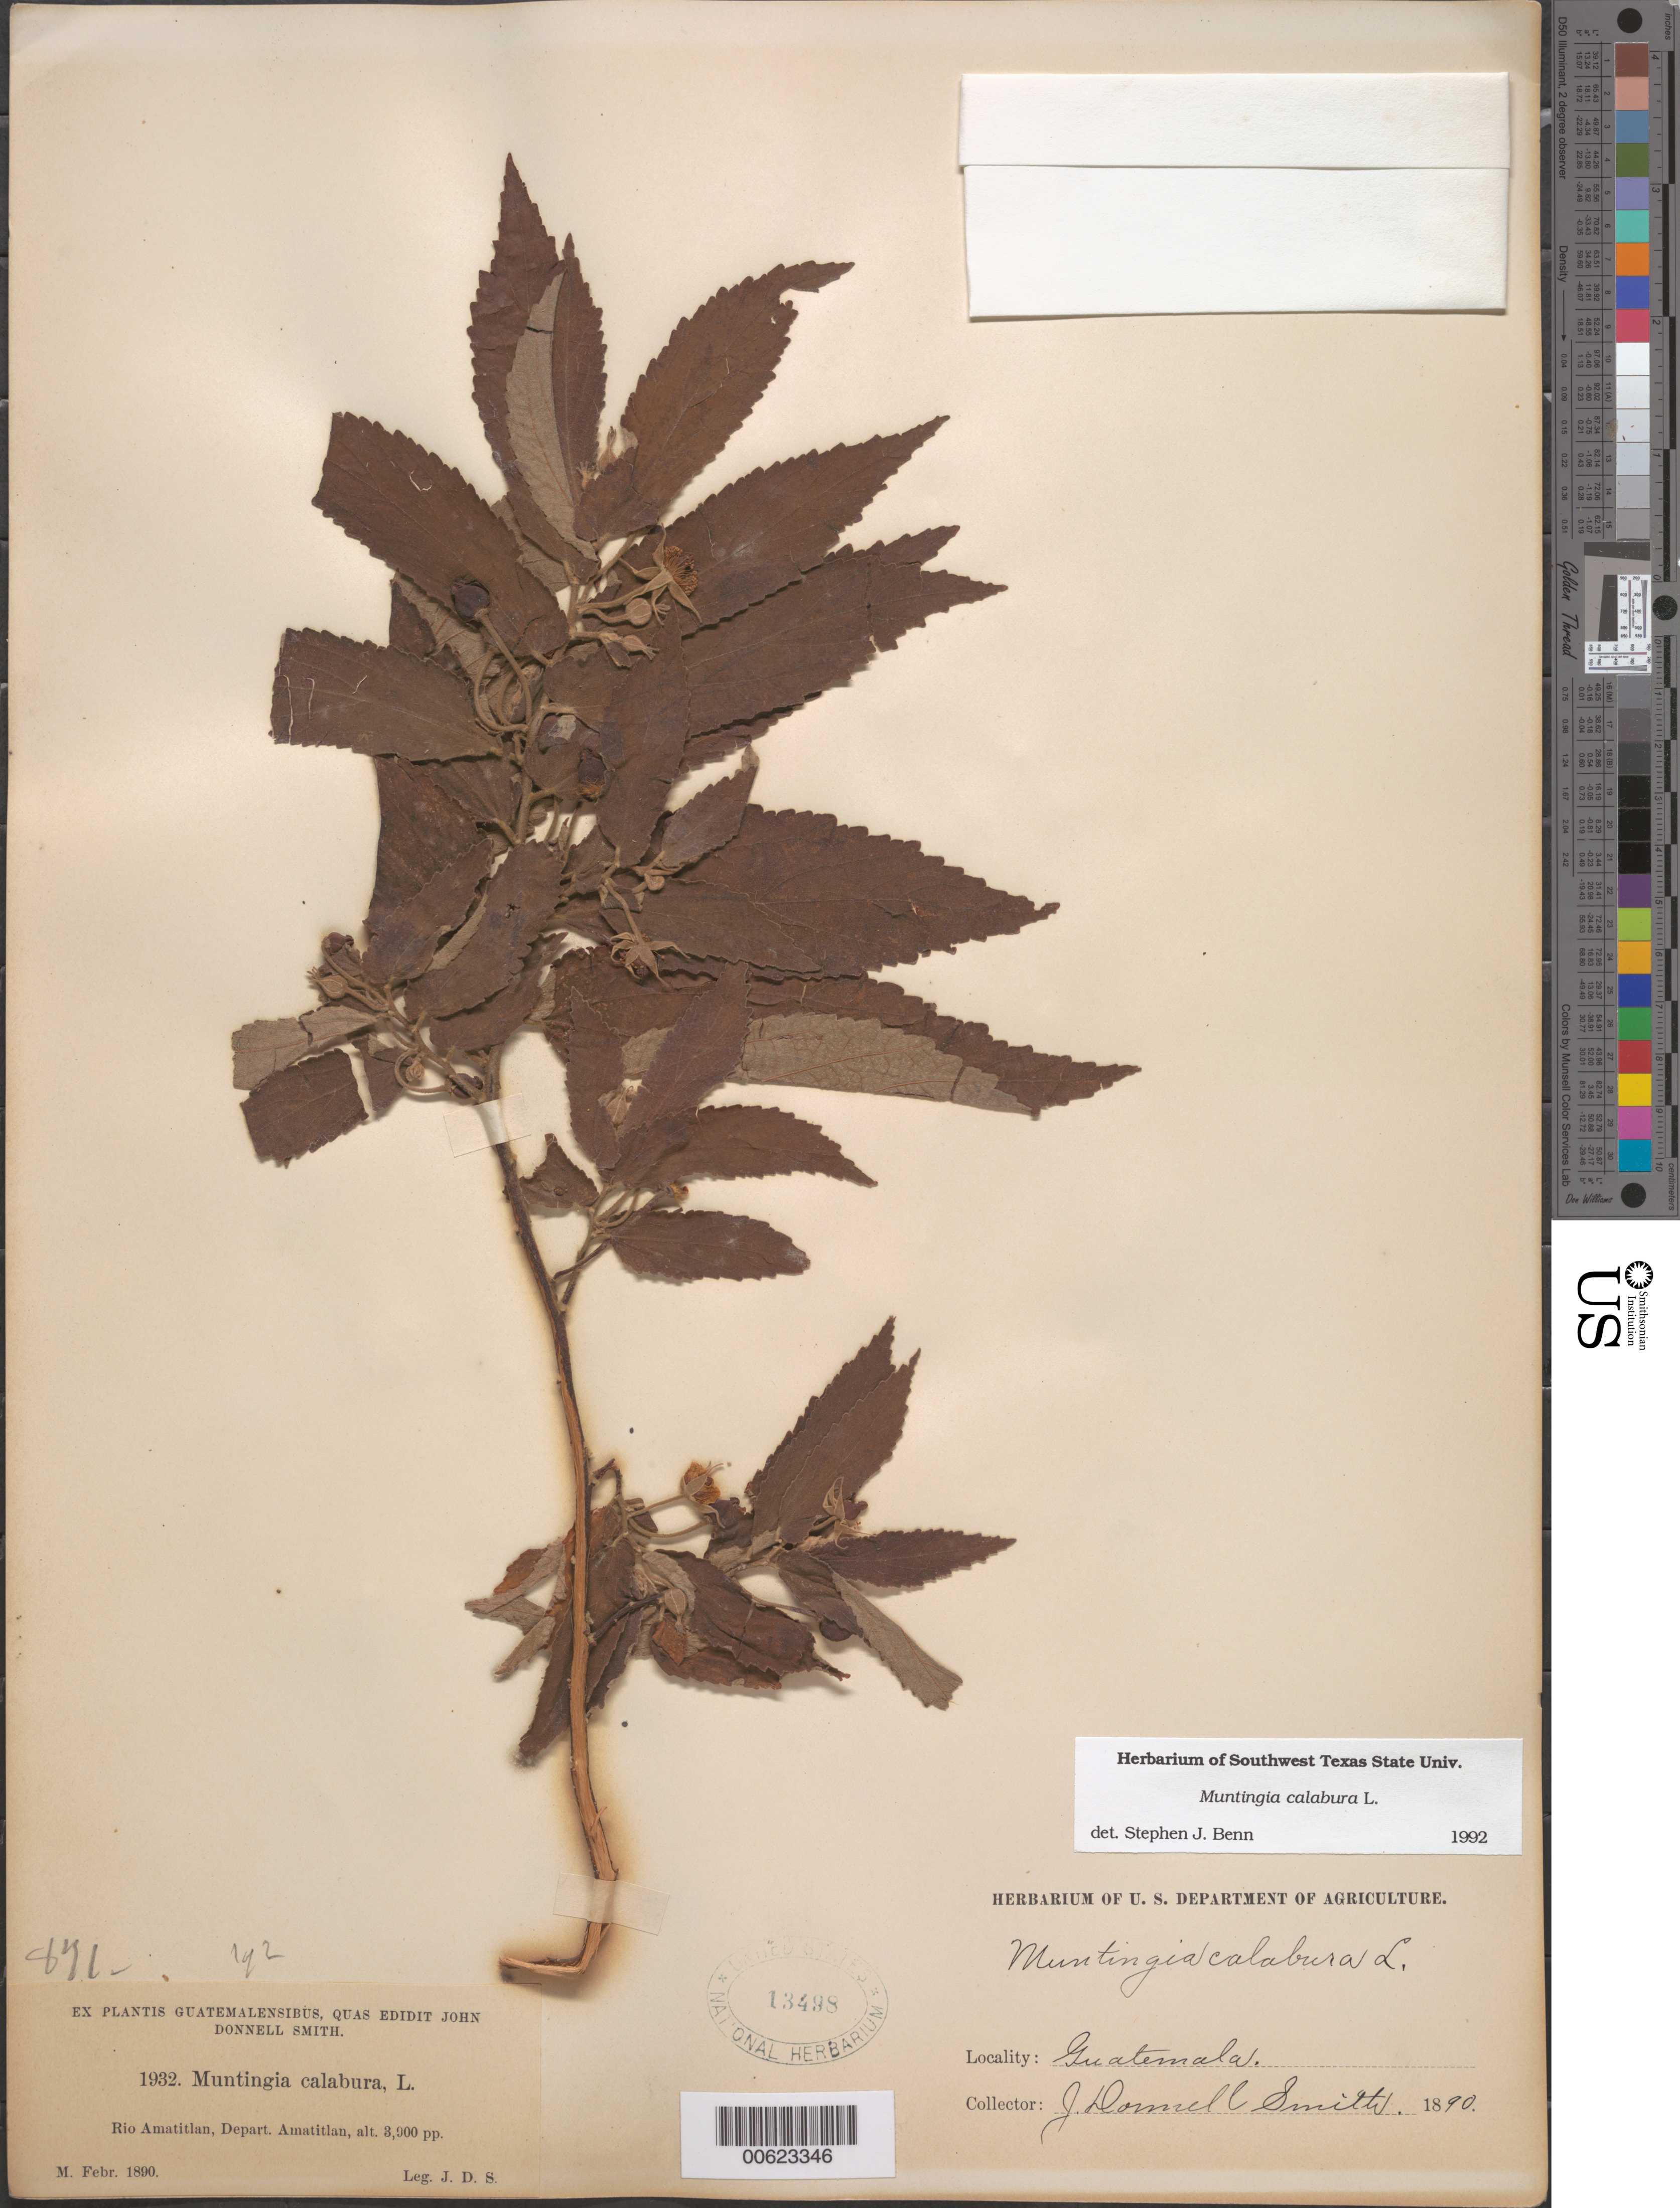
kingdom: Plantae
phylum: Tracheophyta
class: Magnoliopsida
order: Malvales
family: Muntingiaceae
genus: Muntingia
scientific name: Muntingia calabura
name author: L.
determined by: Benn, S. J.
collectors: J. Donnell Smith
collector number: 1932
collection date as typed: Feb 1890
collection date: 1890-02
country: Guatemala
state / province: Guatemala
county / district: Amatitlán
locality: Rio Amatitlán.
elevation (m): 1189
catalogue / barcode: US 13498